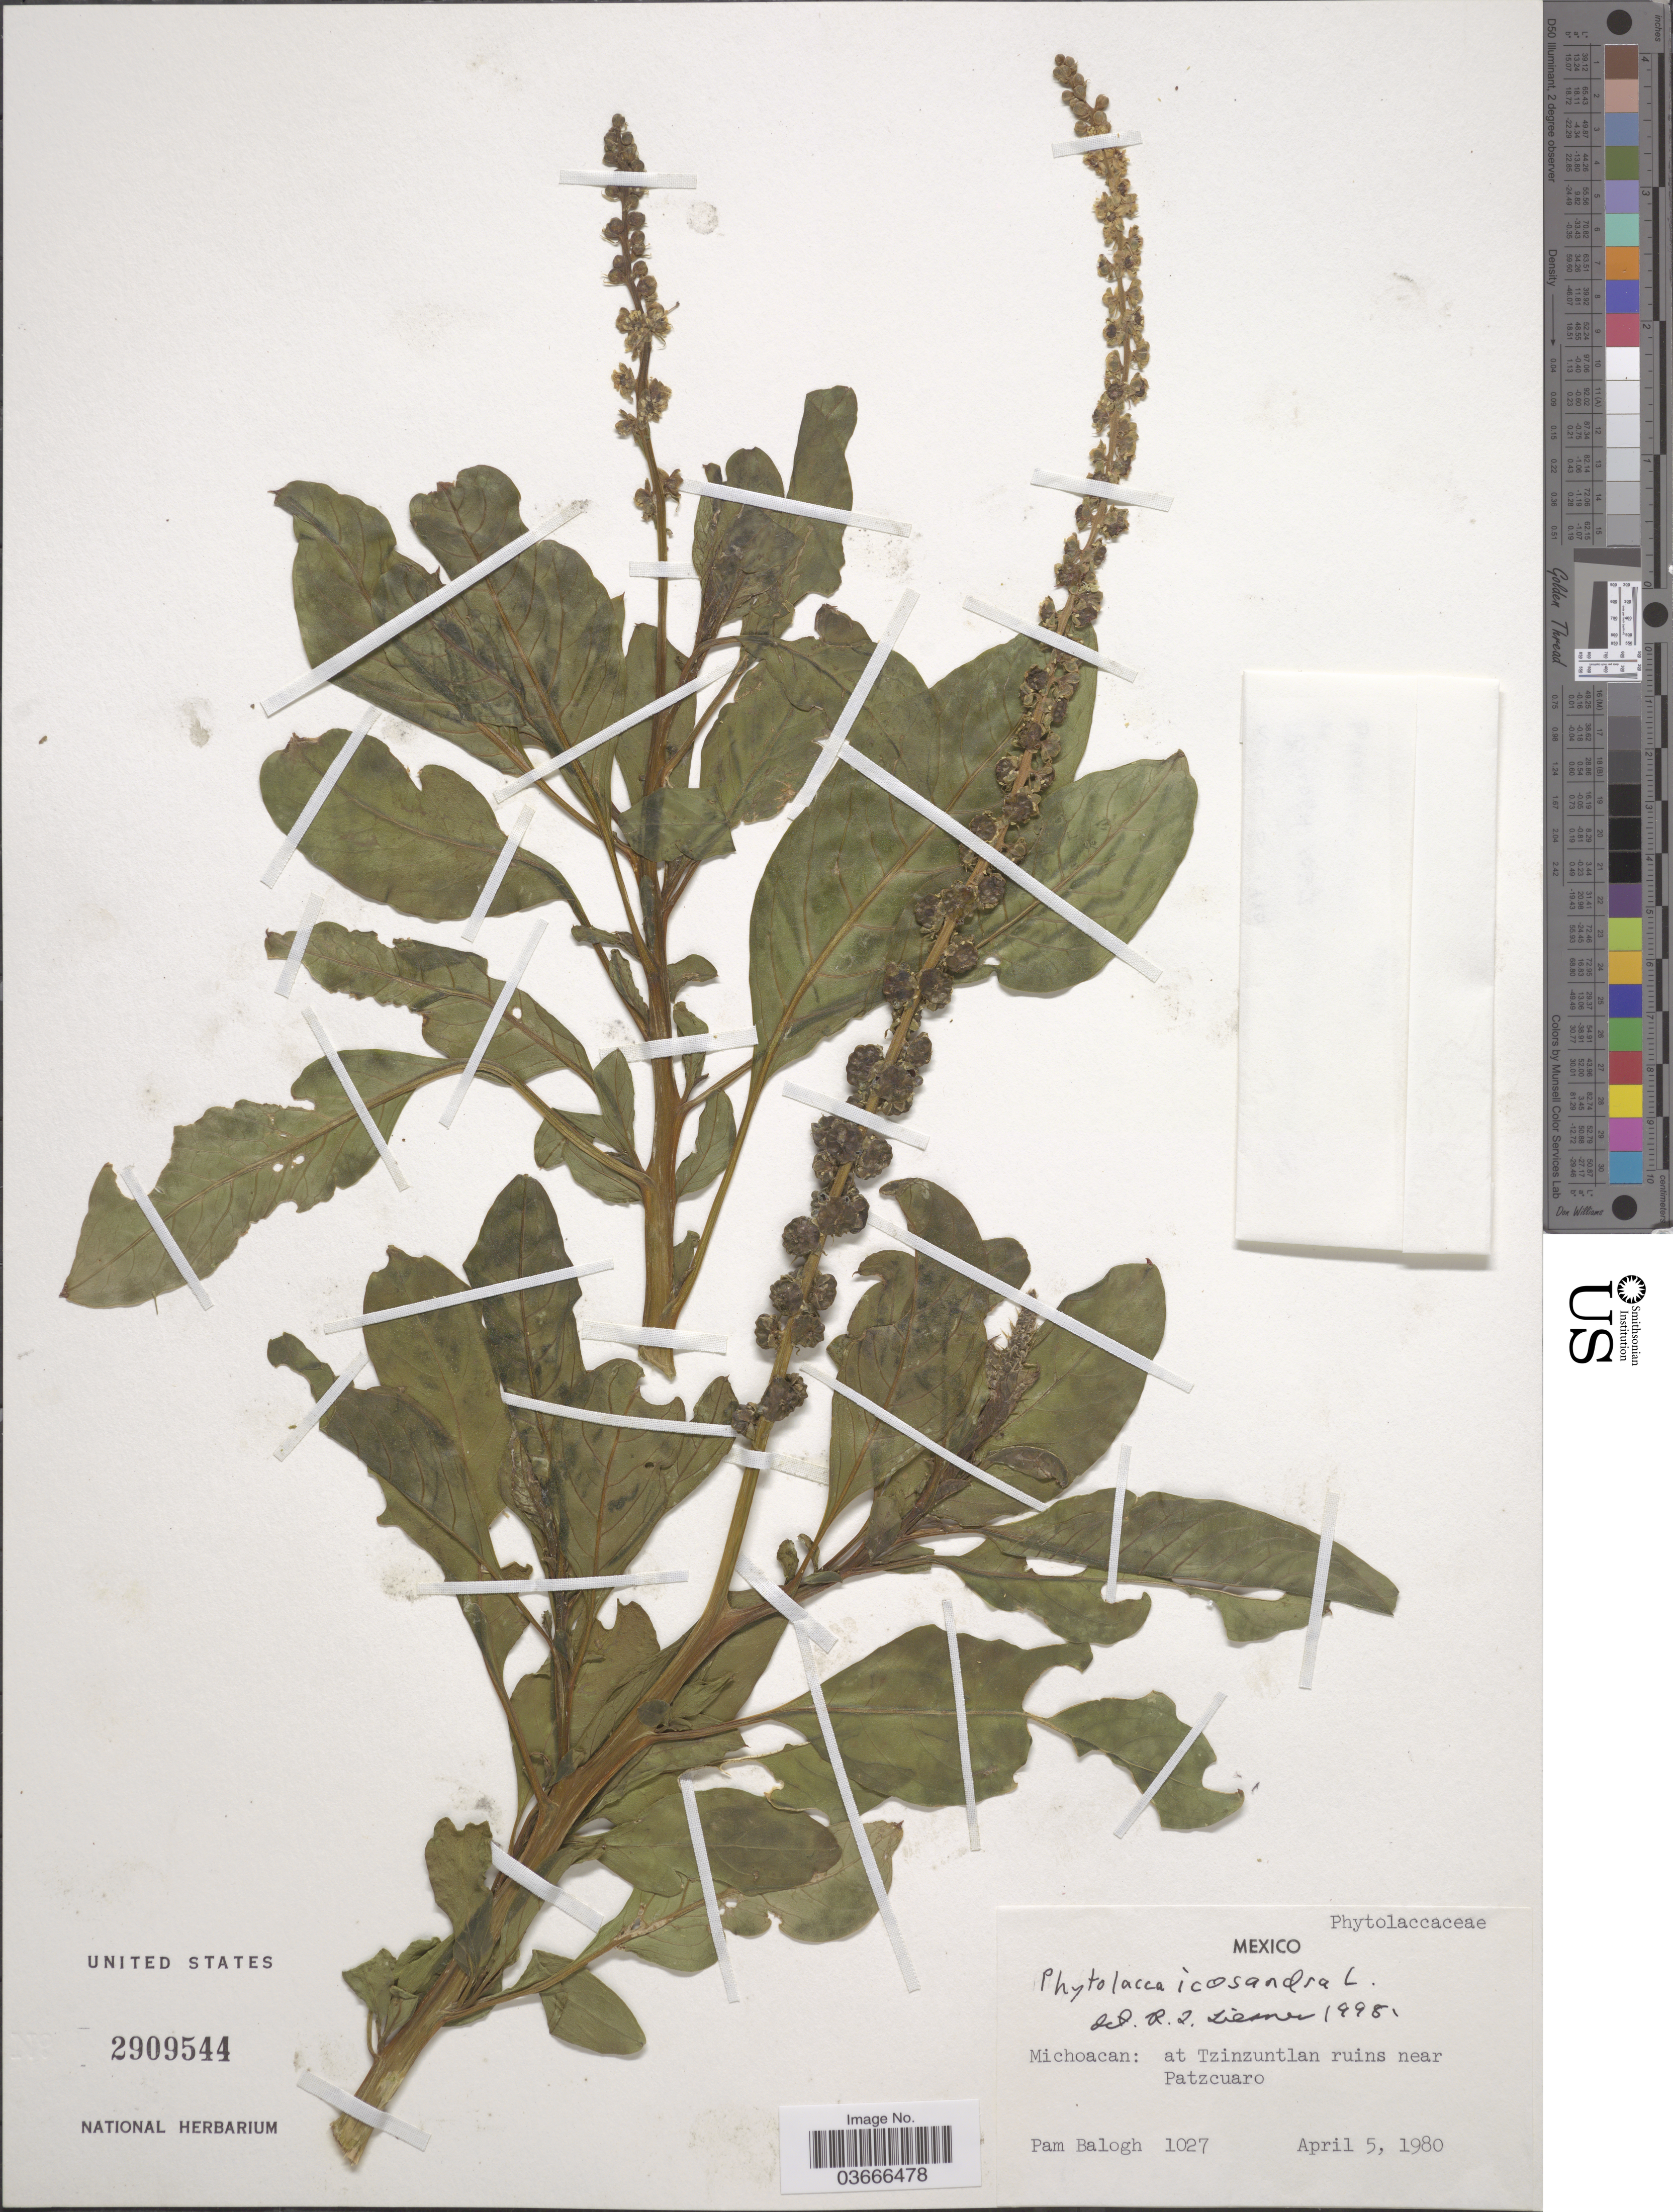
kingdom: Plantae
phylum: Tracheophyta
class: Magnoliopsida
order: Caryophyllales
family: Phytolaccaceae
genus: Phytolacca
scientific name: Phytolacca icosandra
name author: L.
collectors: P. Balogh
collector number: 1027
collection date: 1980-04-05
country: Mexico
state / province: Michoacán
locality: At Tzinzuntlan ruins Patzcuaro.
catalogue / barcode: US 2909544